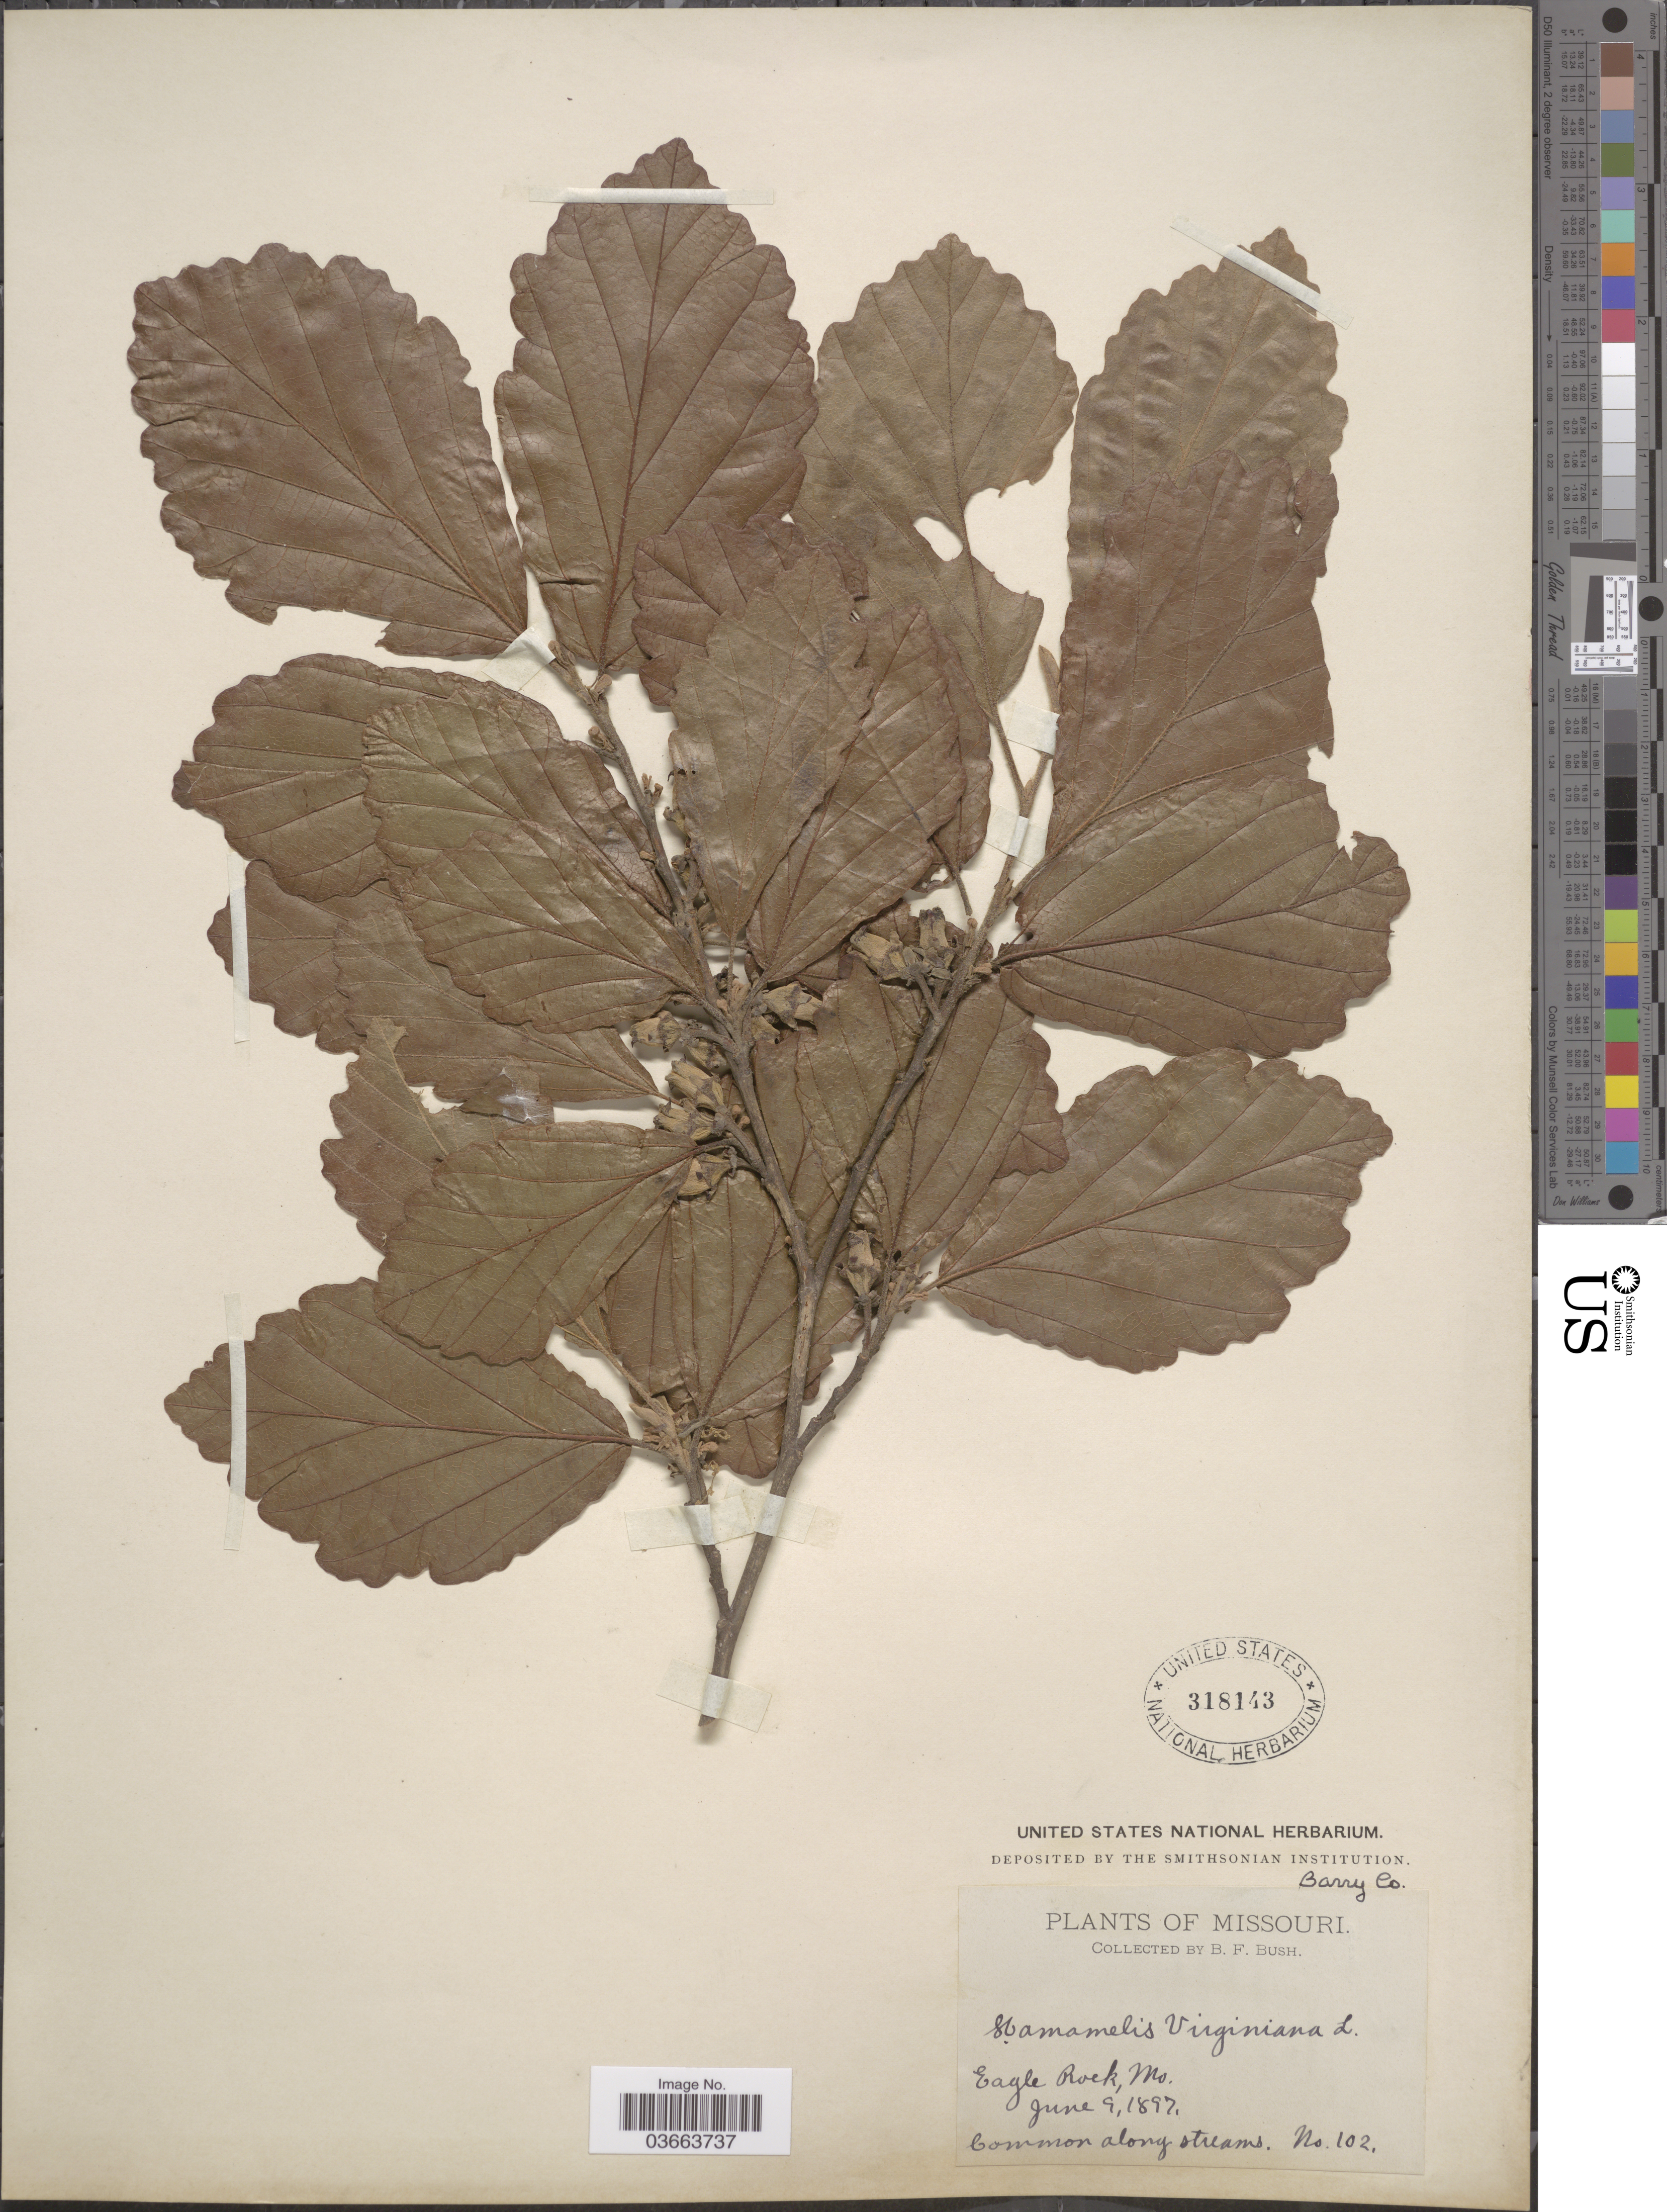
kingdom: Plantae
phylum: Tracheophyta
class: Magnoliopsida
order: Saxifragales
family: Hamamelidaceae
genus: Hamamelis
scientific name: Hamamelis vernalis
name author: Sarg.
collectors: B. F. Bush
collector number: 102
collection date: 1897-06-09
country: United States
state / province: Missouri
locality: Eagle Rock. Barry Co.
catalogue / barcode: US 318143